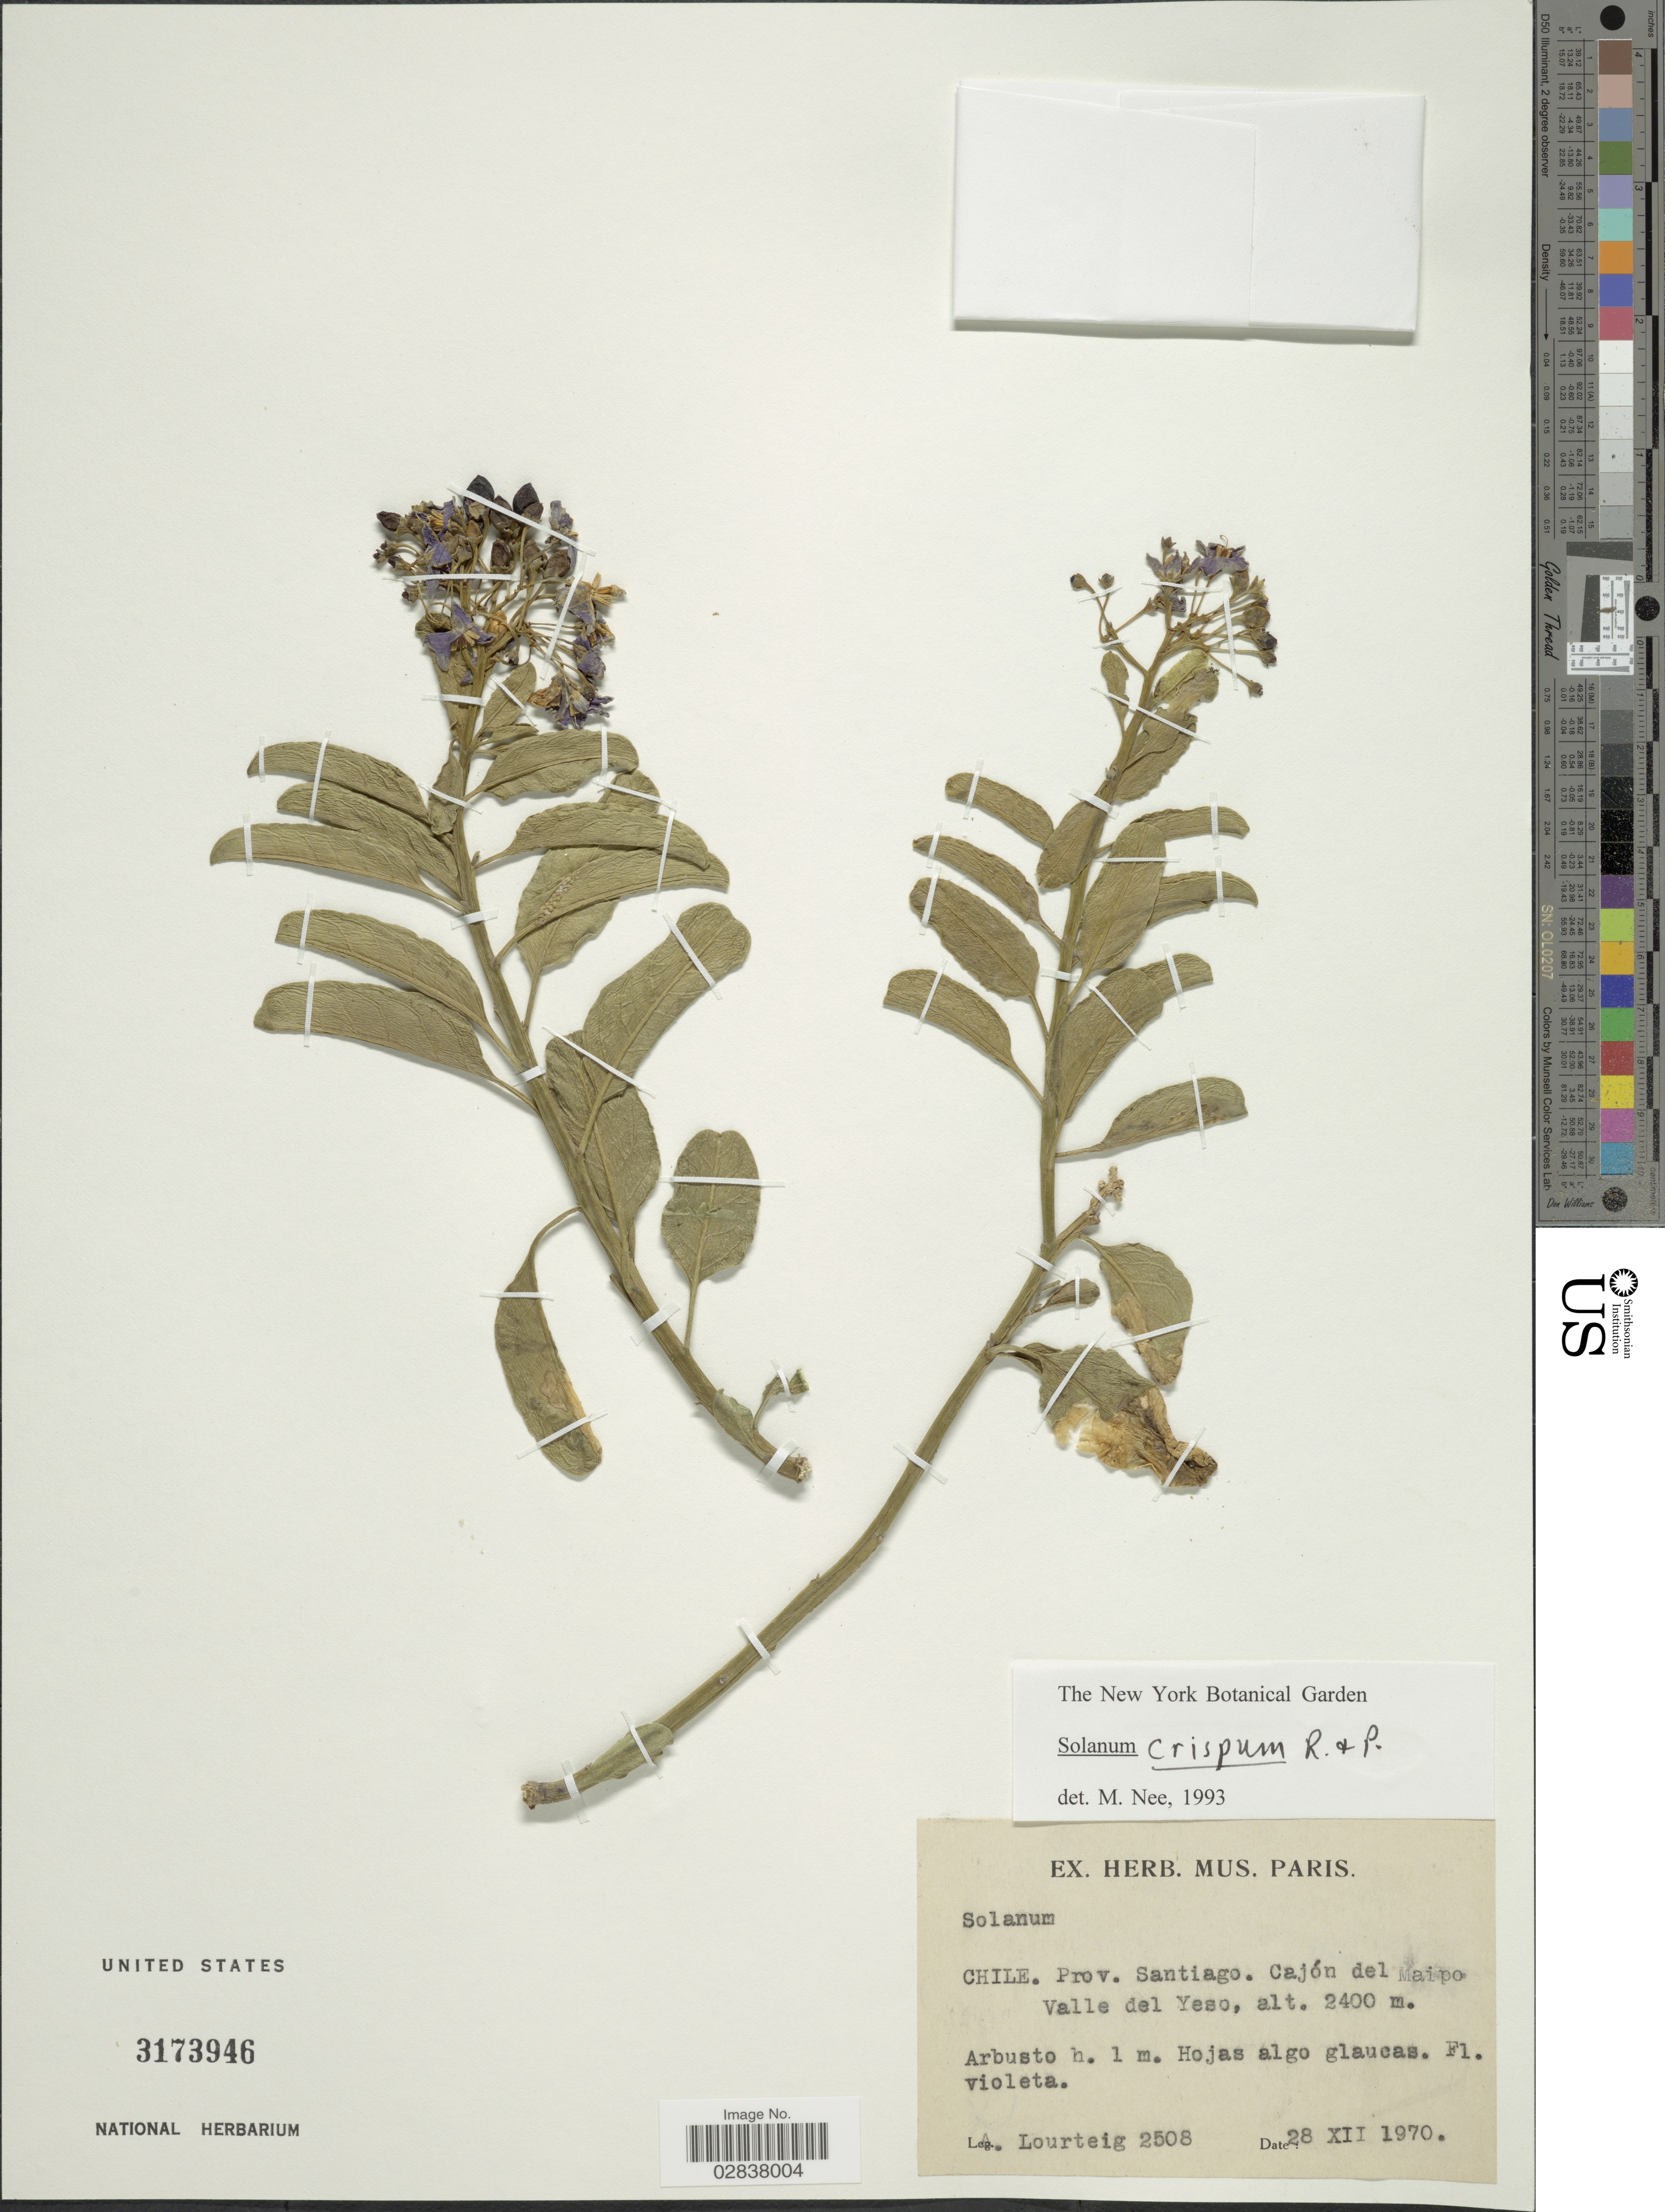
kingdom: Plantae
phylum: Tracheophyta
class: Magnoliopsida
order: Solanales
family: Solanaceae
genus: Solanum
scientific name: Solanum crispum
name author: Ruiz & Pav.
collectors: A. Lourteig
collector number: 2508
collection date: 1970-12-28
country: Chile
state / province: Región Metropolitana (RM)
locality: Prov. Santiago, Cajón del Maipo, Valle del Yeso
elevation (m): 2400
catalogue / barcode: US 3173946